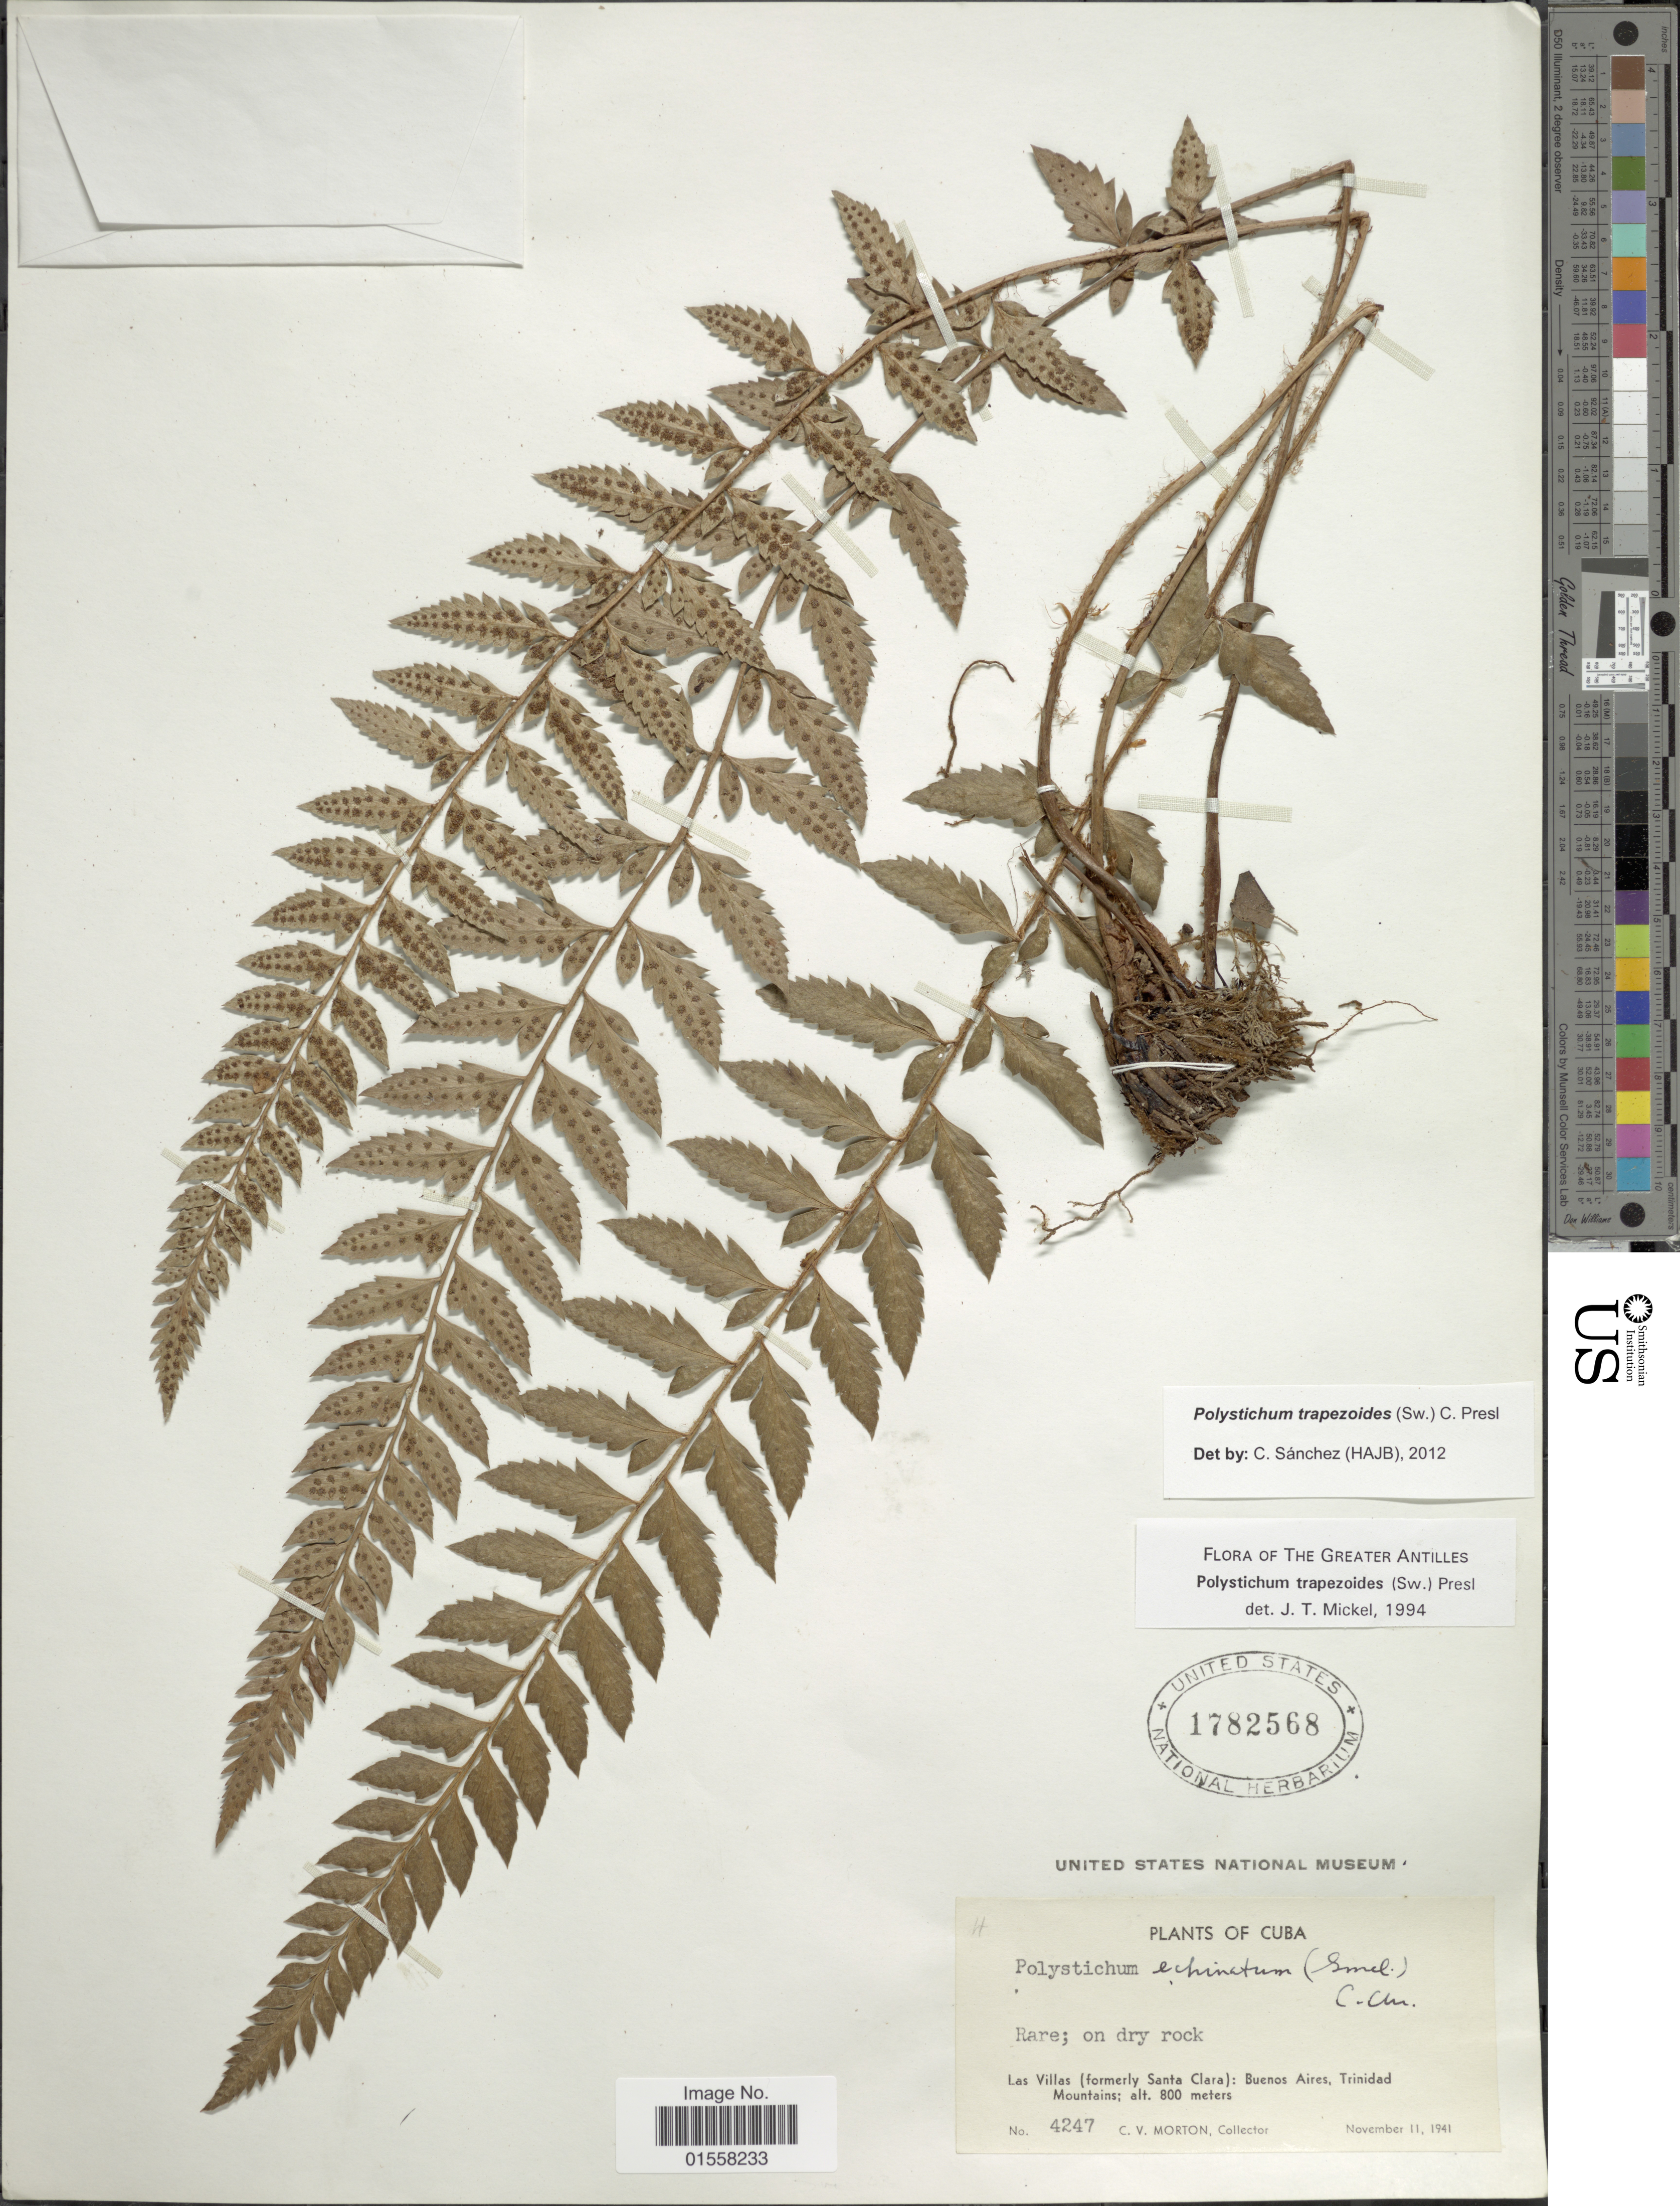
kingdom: Plantae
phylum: Tracheophyta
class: Polypodiopsida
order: Polypodiales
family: Dryopteridaceae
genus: Polystichum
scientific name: Polystichum trapezoides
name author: (Sw.) C. Presl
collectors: C. V. Morton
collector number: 4247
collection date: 1941-11-11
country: Cuba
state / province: Las Villas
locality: Cuba. Las Villas (formerly Santa Clara): Buenos Aires, Trinidad Mountains.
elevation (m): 800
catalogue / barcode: US 1782568